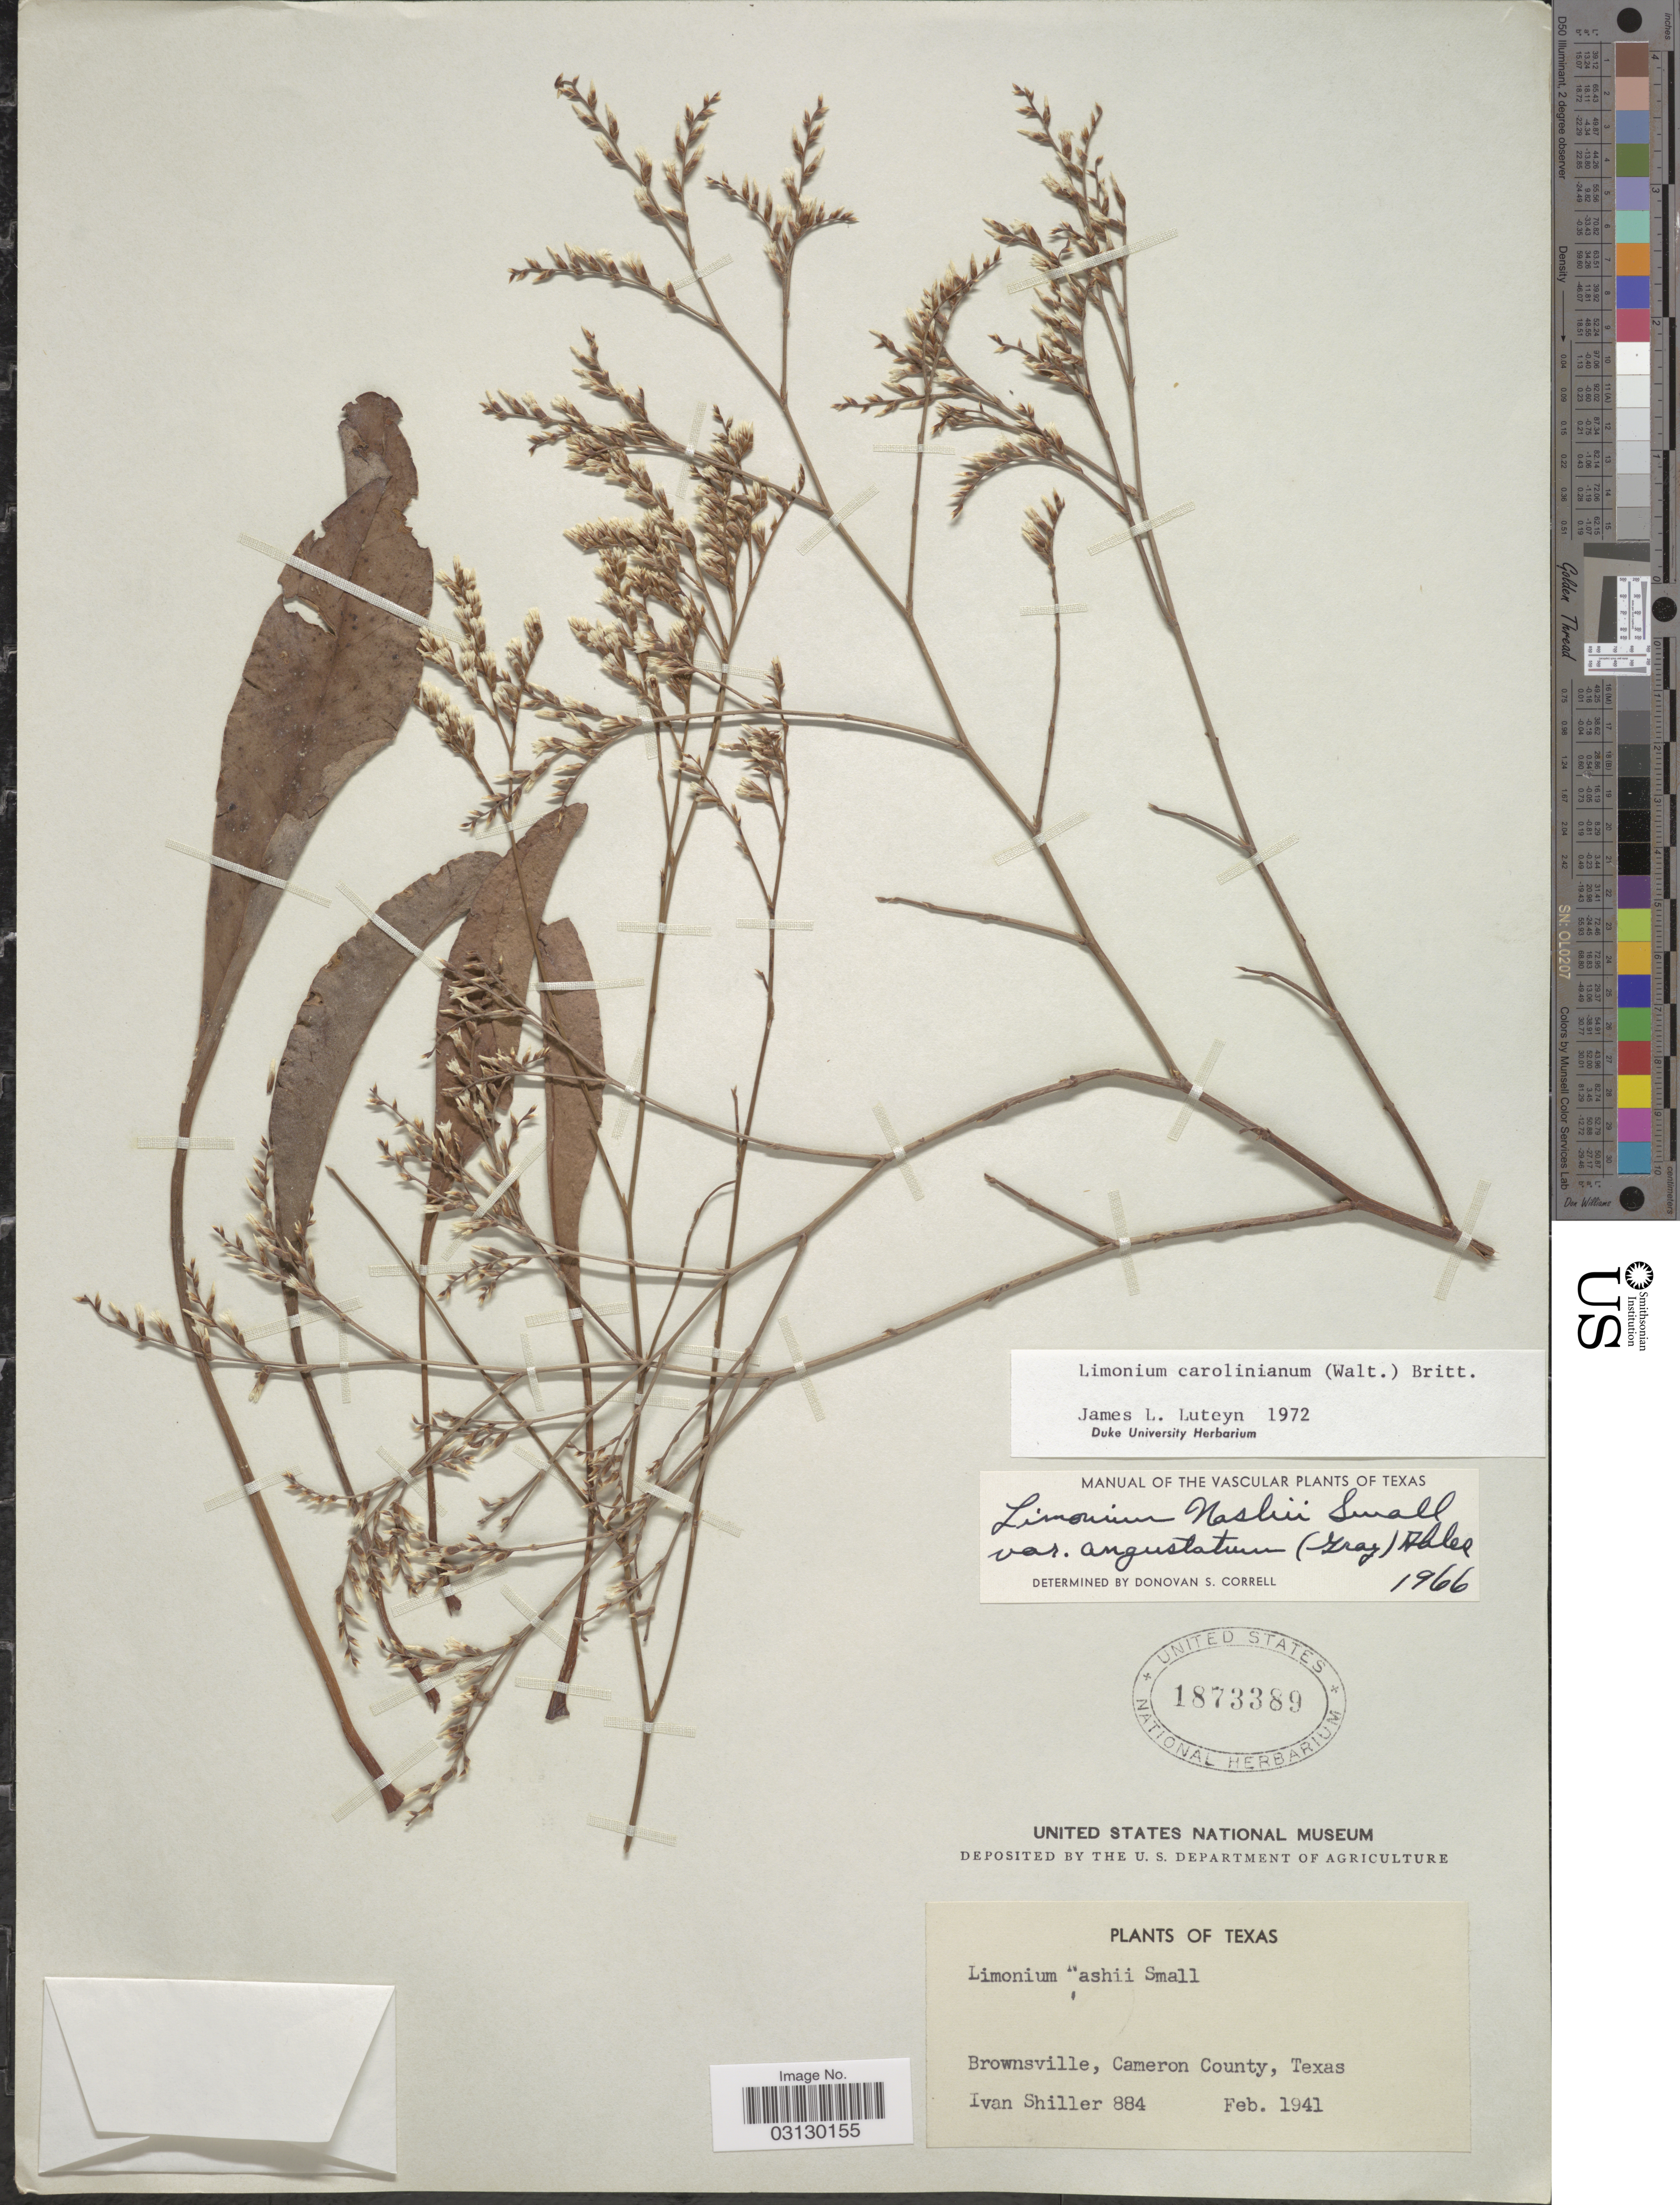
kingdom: Plantae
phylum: Tracheophyta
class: Magnoliopsida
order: Caryophyllales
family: Plumbaginaceae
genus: Limonium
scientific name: Limonium carolinianum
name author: (Walter) Britton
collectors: I. Shiller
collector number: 884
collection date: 1941-02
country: United States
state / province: Texas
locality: Brownsville, Cameron County.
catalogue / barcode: US 1873389